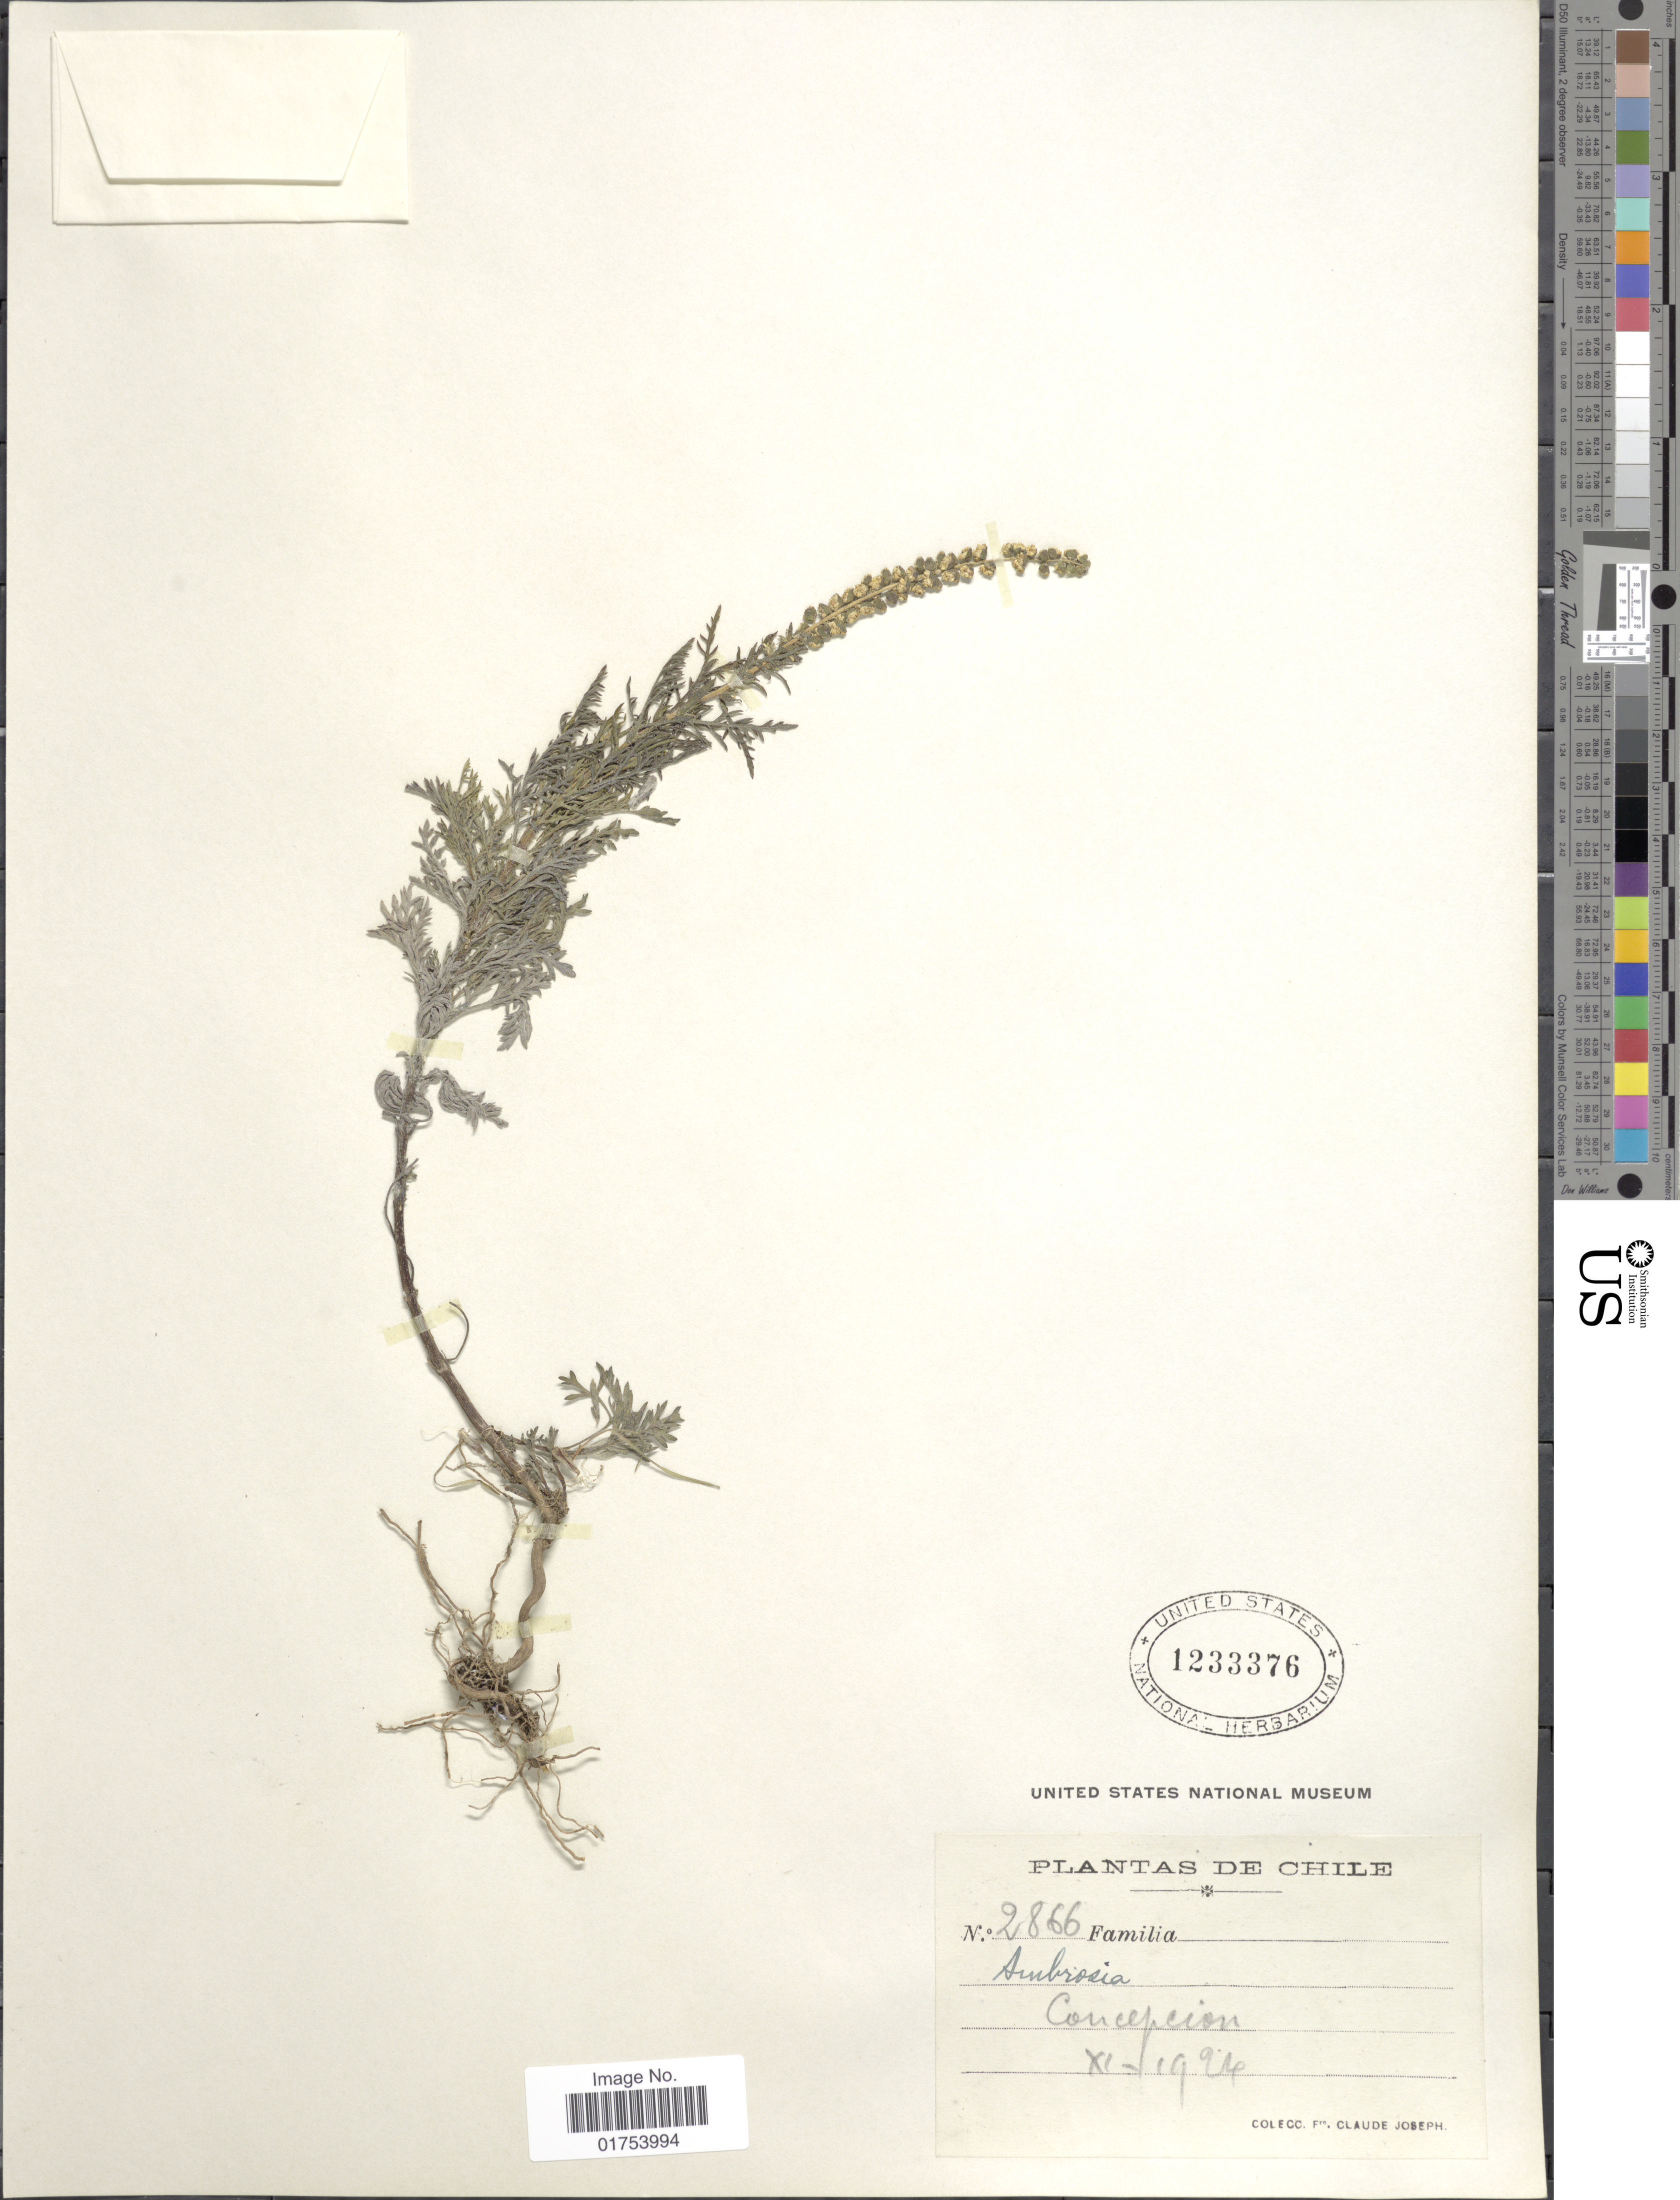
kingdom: Plantae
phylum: Tracheophyta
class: Magnoliopsida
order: Asterales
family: Asteraceae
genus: Ambrosia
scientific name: Ambrosia artemisiifolia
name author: L.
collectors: Frere Claude Joseph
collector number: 2866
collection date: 1924-11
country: Chile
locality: Concepcion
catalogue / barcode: US 1233376